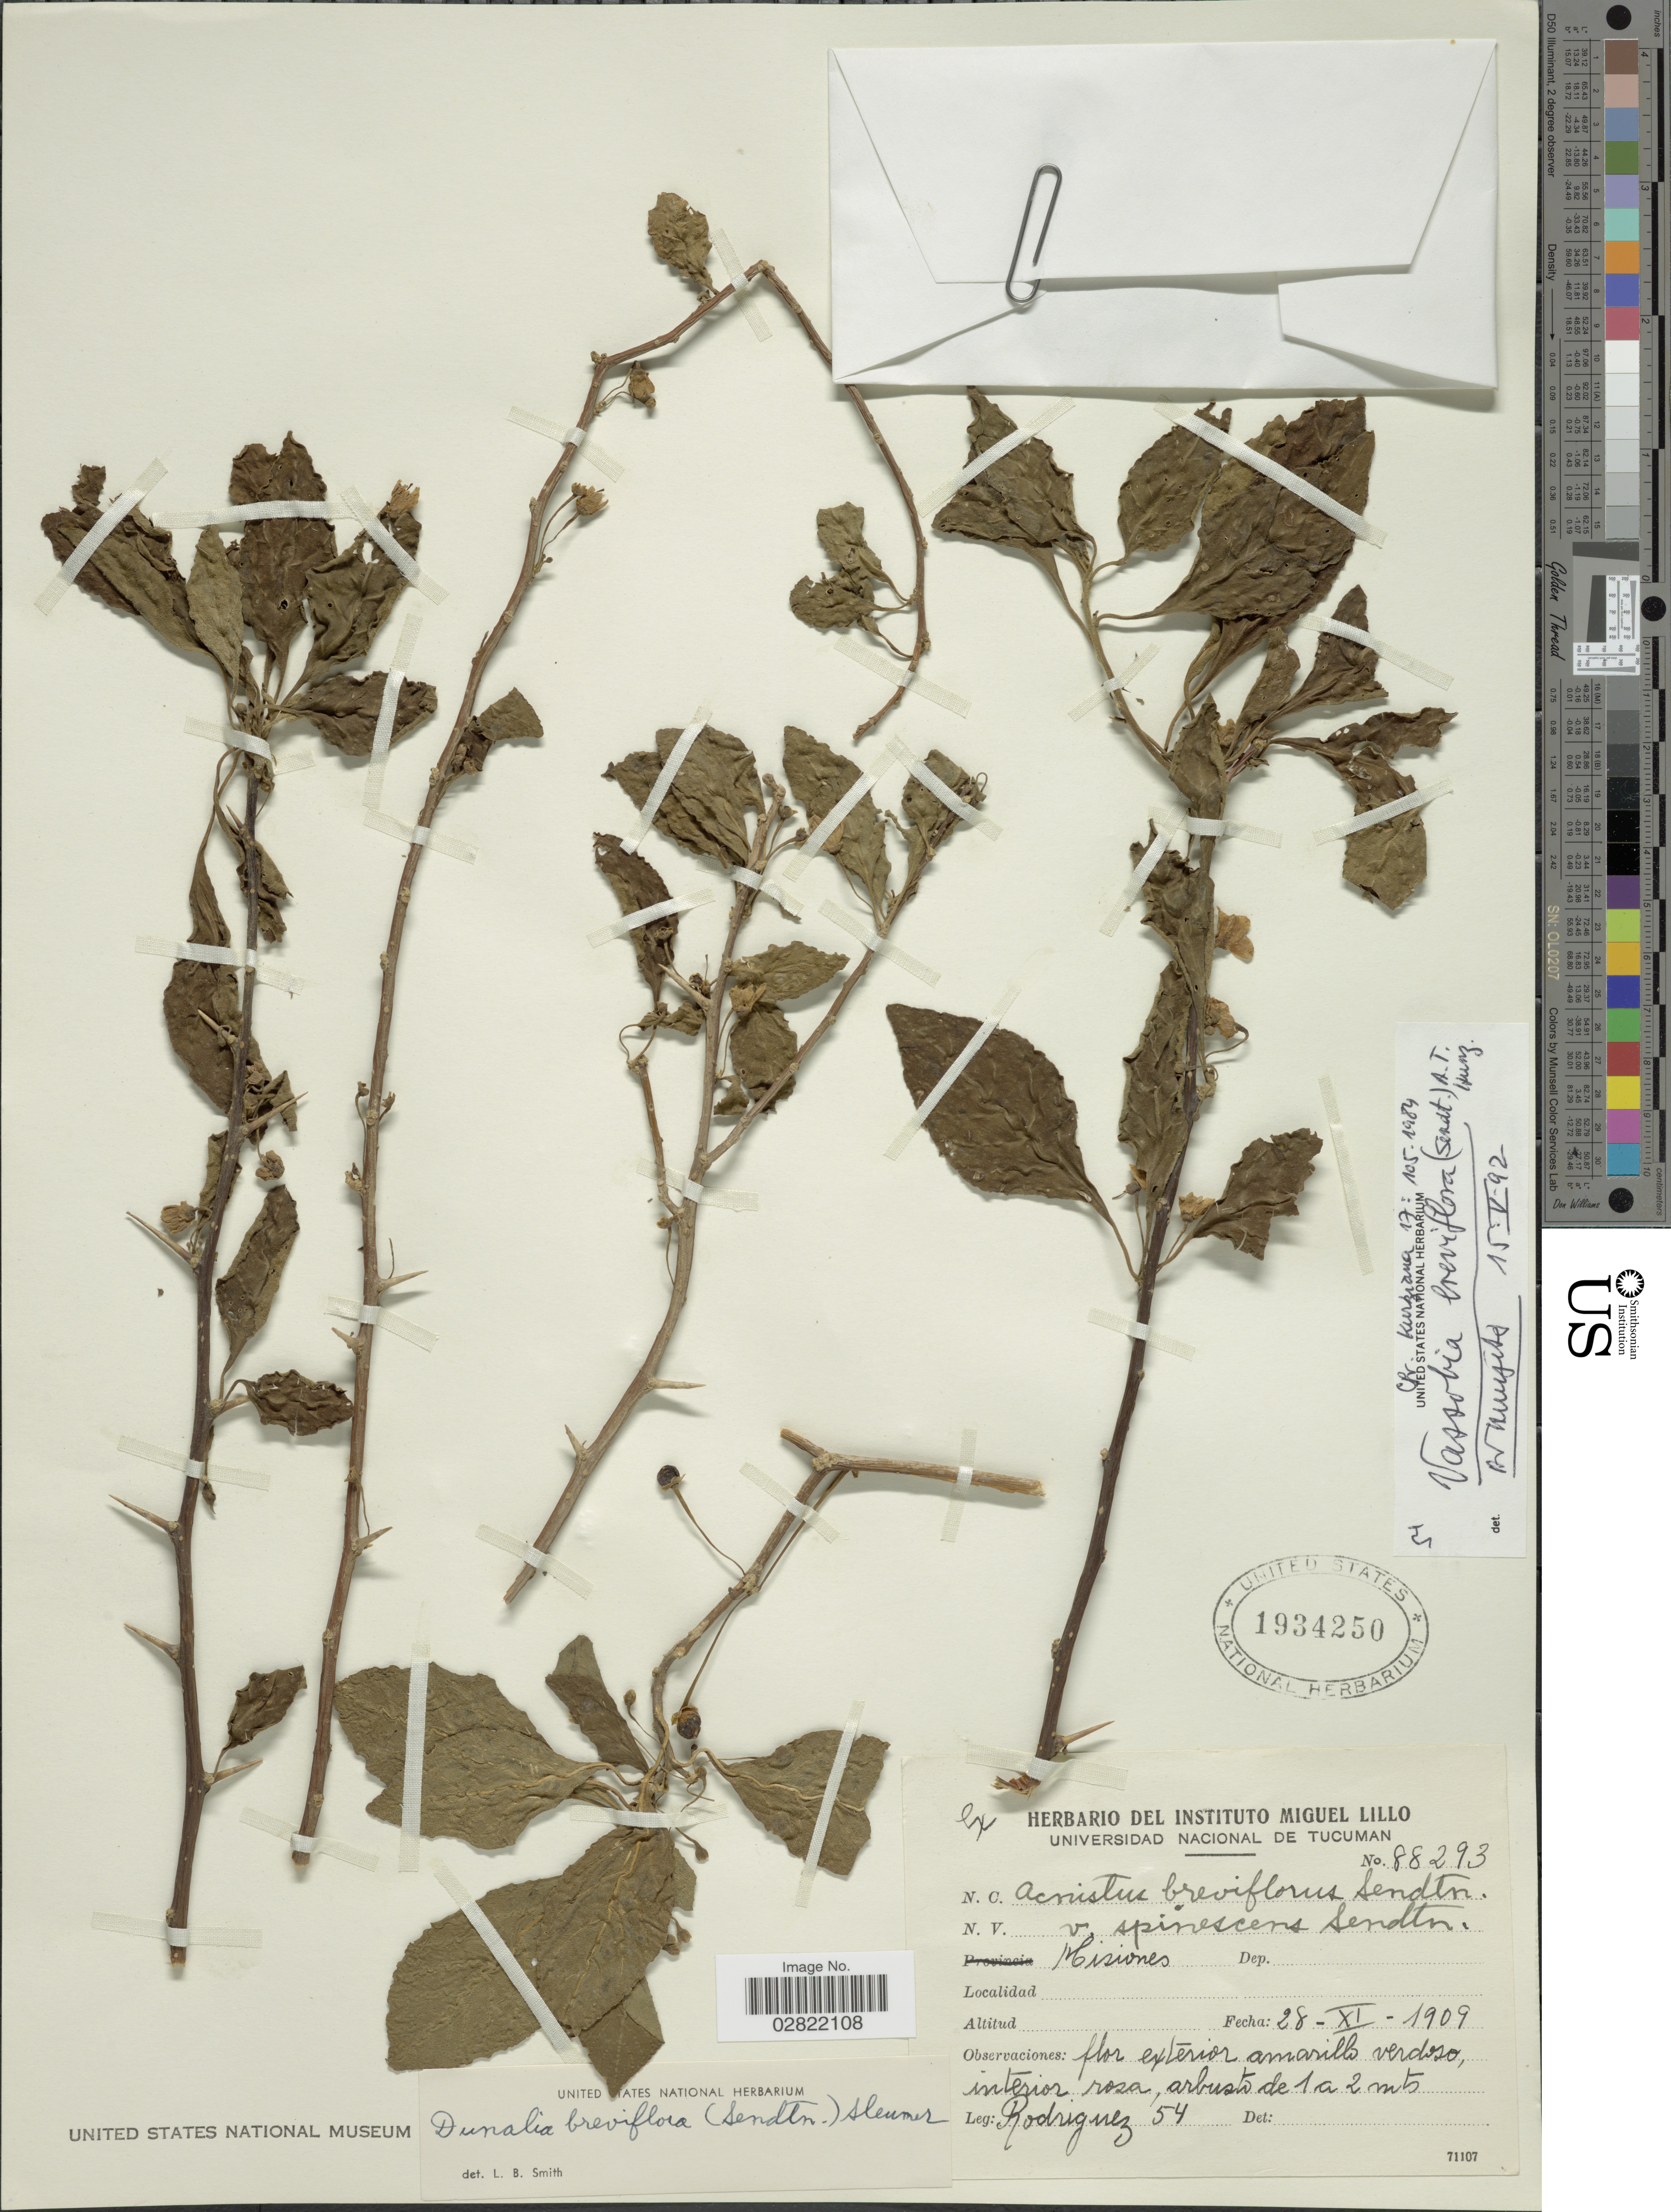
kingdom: Plantae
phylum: Tracheophyta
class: Magnoliopsida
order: Solanales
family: Solanaceae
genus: Vassobia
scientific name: Vassobia breviflora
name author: (Sendt.) Hunz.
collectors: Rodriguez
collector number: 54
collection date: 1909-11-28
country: Argentina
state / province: Misiones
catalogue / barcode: US 1934250